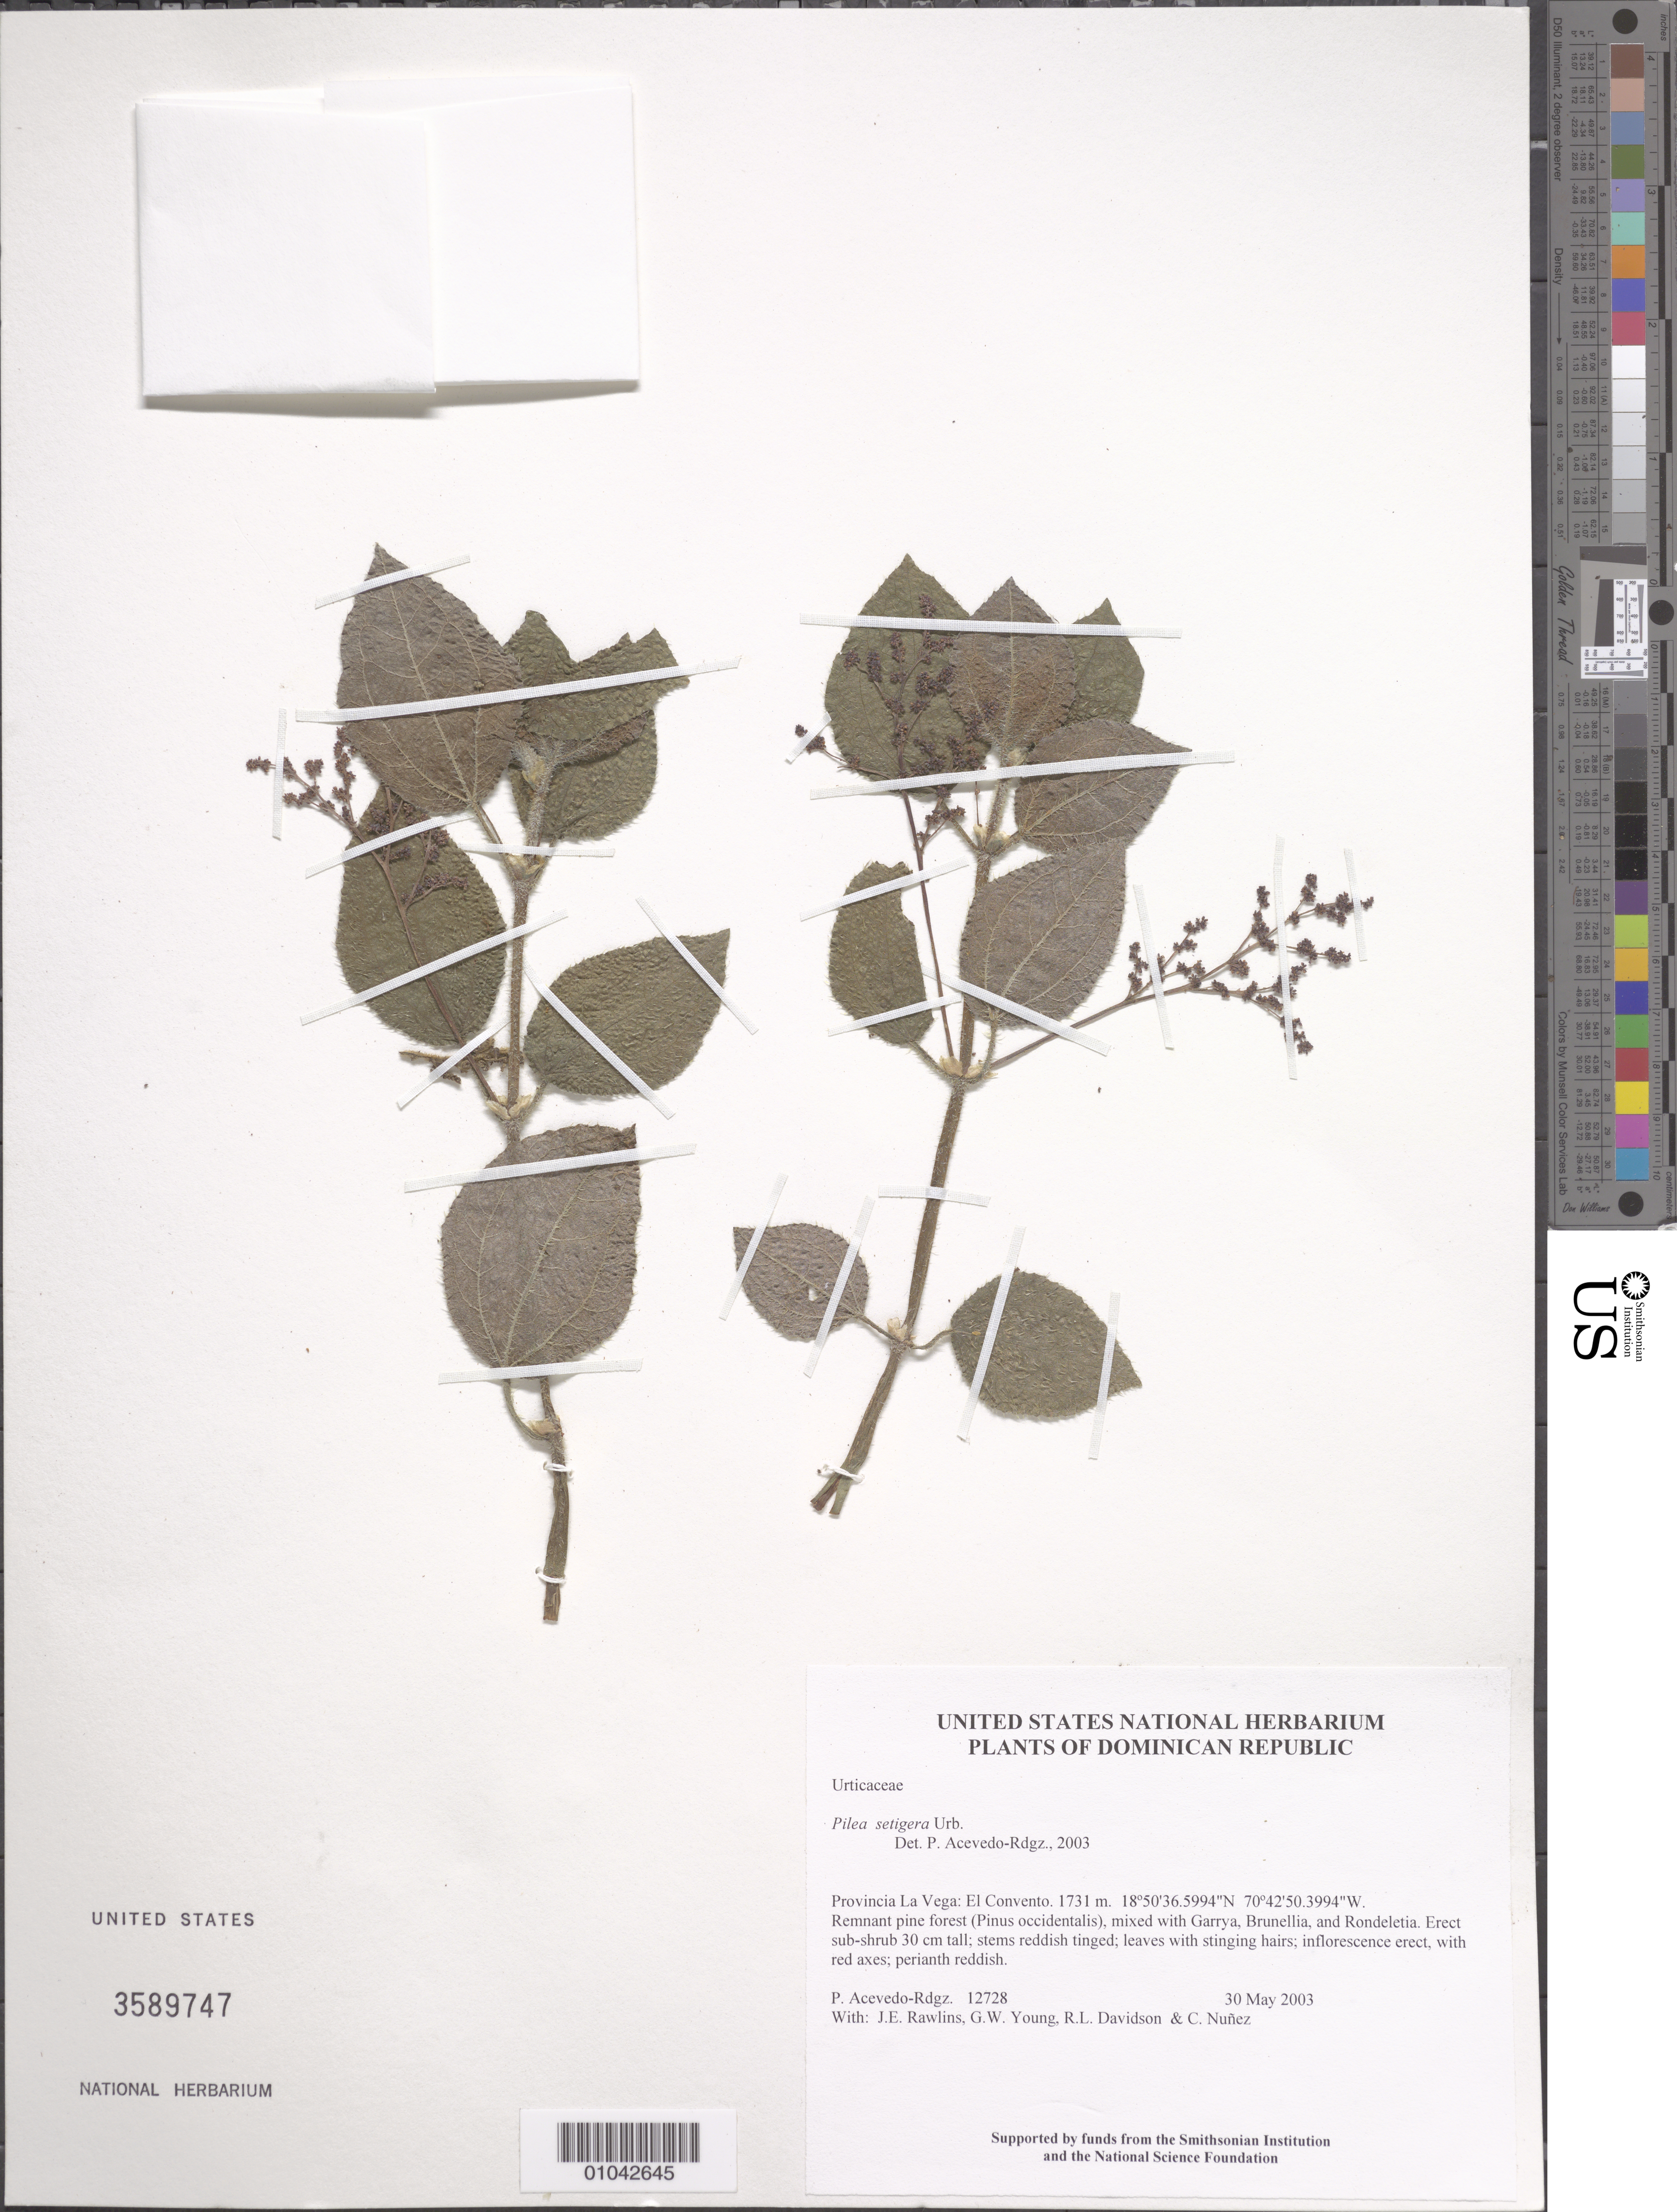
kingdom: Plantae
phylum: Tracheophyta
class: Magnoliopsida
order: Rosales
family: Urticaceae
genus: Pilea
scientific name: Pilea setigera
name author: Urb.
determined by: Acevedo-Rodríguez, P., (BOT), Smithsonian Institution - National Museum of Natural History (UNITED STATES)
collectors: P. Acevedo-Rodr., J. Rawlins, G. Young, R. Davidson & C. Nunez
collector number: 12728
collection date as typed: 30 May 2003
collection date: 2003-05-30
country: Dominican Republic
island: Hispaniola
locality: Provincia La Vega: El Convento.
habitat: Remnant pine forest (Pinus occidentalis), mixed with Garrya, Brunellia, and Rondeletia.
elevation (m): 1731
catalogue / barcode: US 3589747